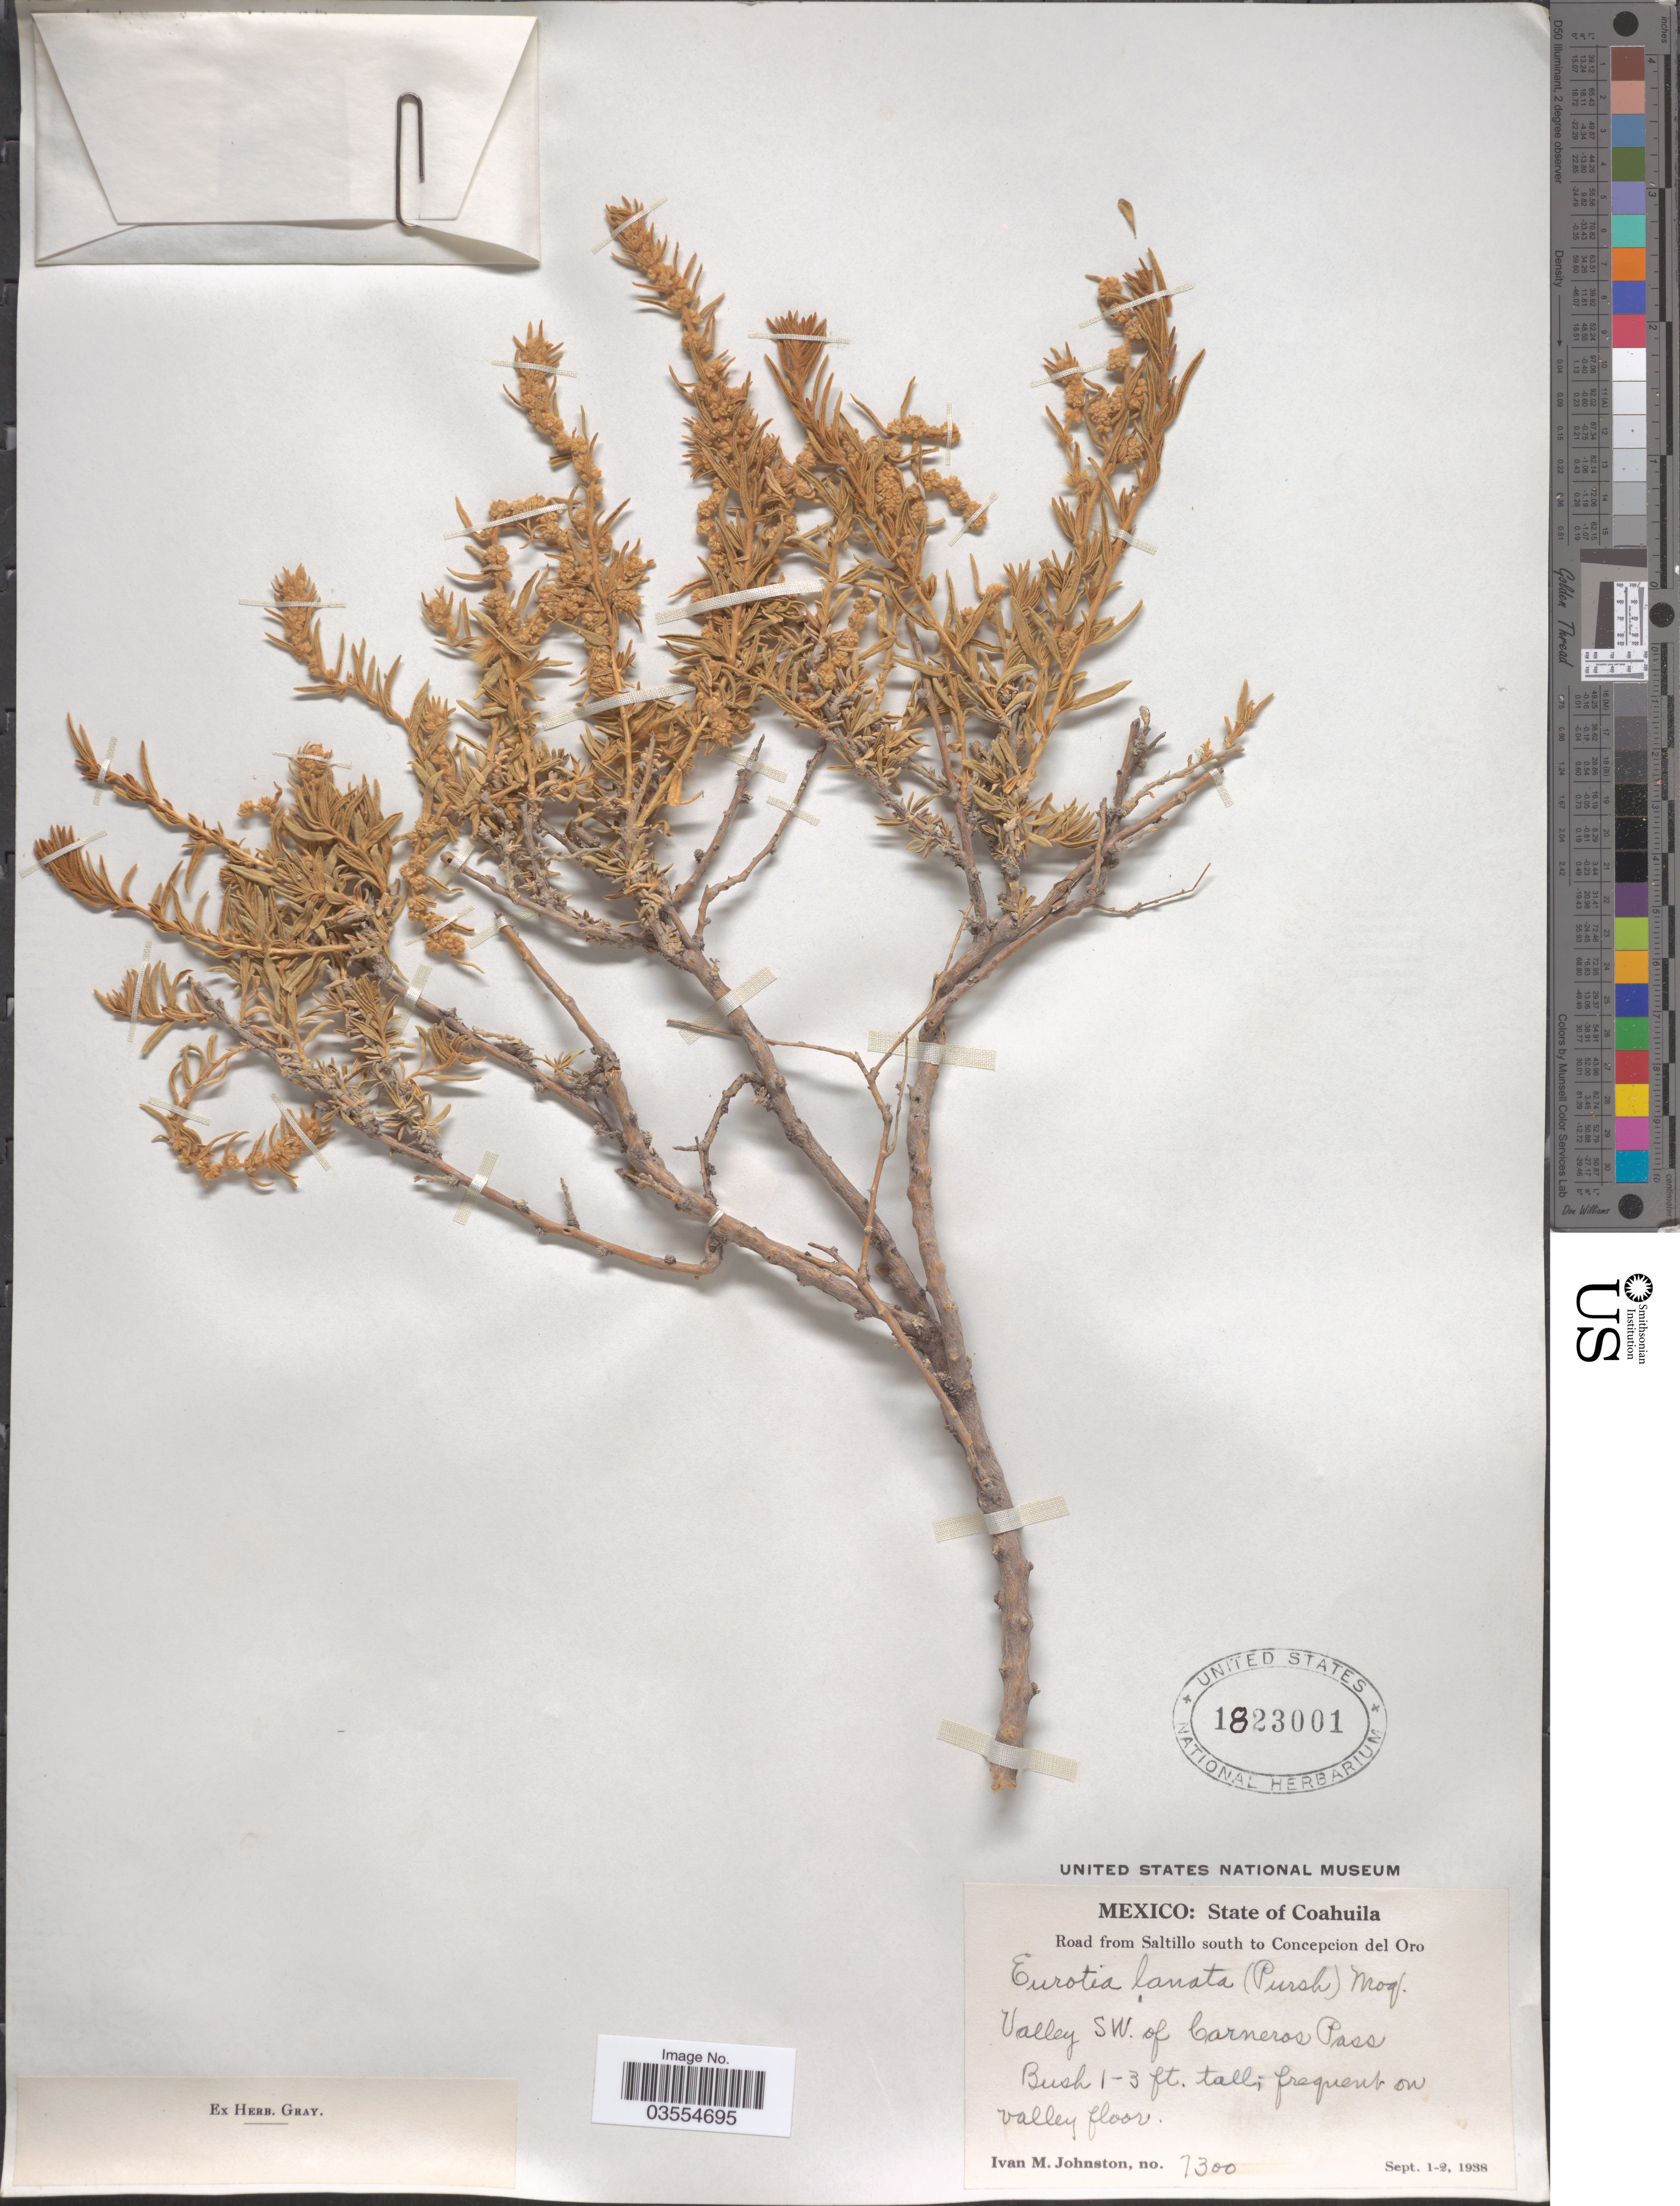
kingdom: Plantae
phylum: Tracheophyta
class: Magnoliopsida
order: Caryophyllales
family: Amaranthaceae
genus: Krascheninnikovia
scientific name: Krascheninnikovia lanata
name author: (Pursh) A. Meeuse & A.Smit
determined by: U.S. National Herbarium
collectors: I.M. Johnston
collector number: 7300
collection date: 1938-09-01/1938-09-02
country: Mexico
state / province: Coahuila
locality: Road from Saltillo south to Concepcion del Oro. Valley SW. of Carneros Pass.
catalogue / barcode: US 1823001